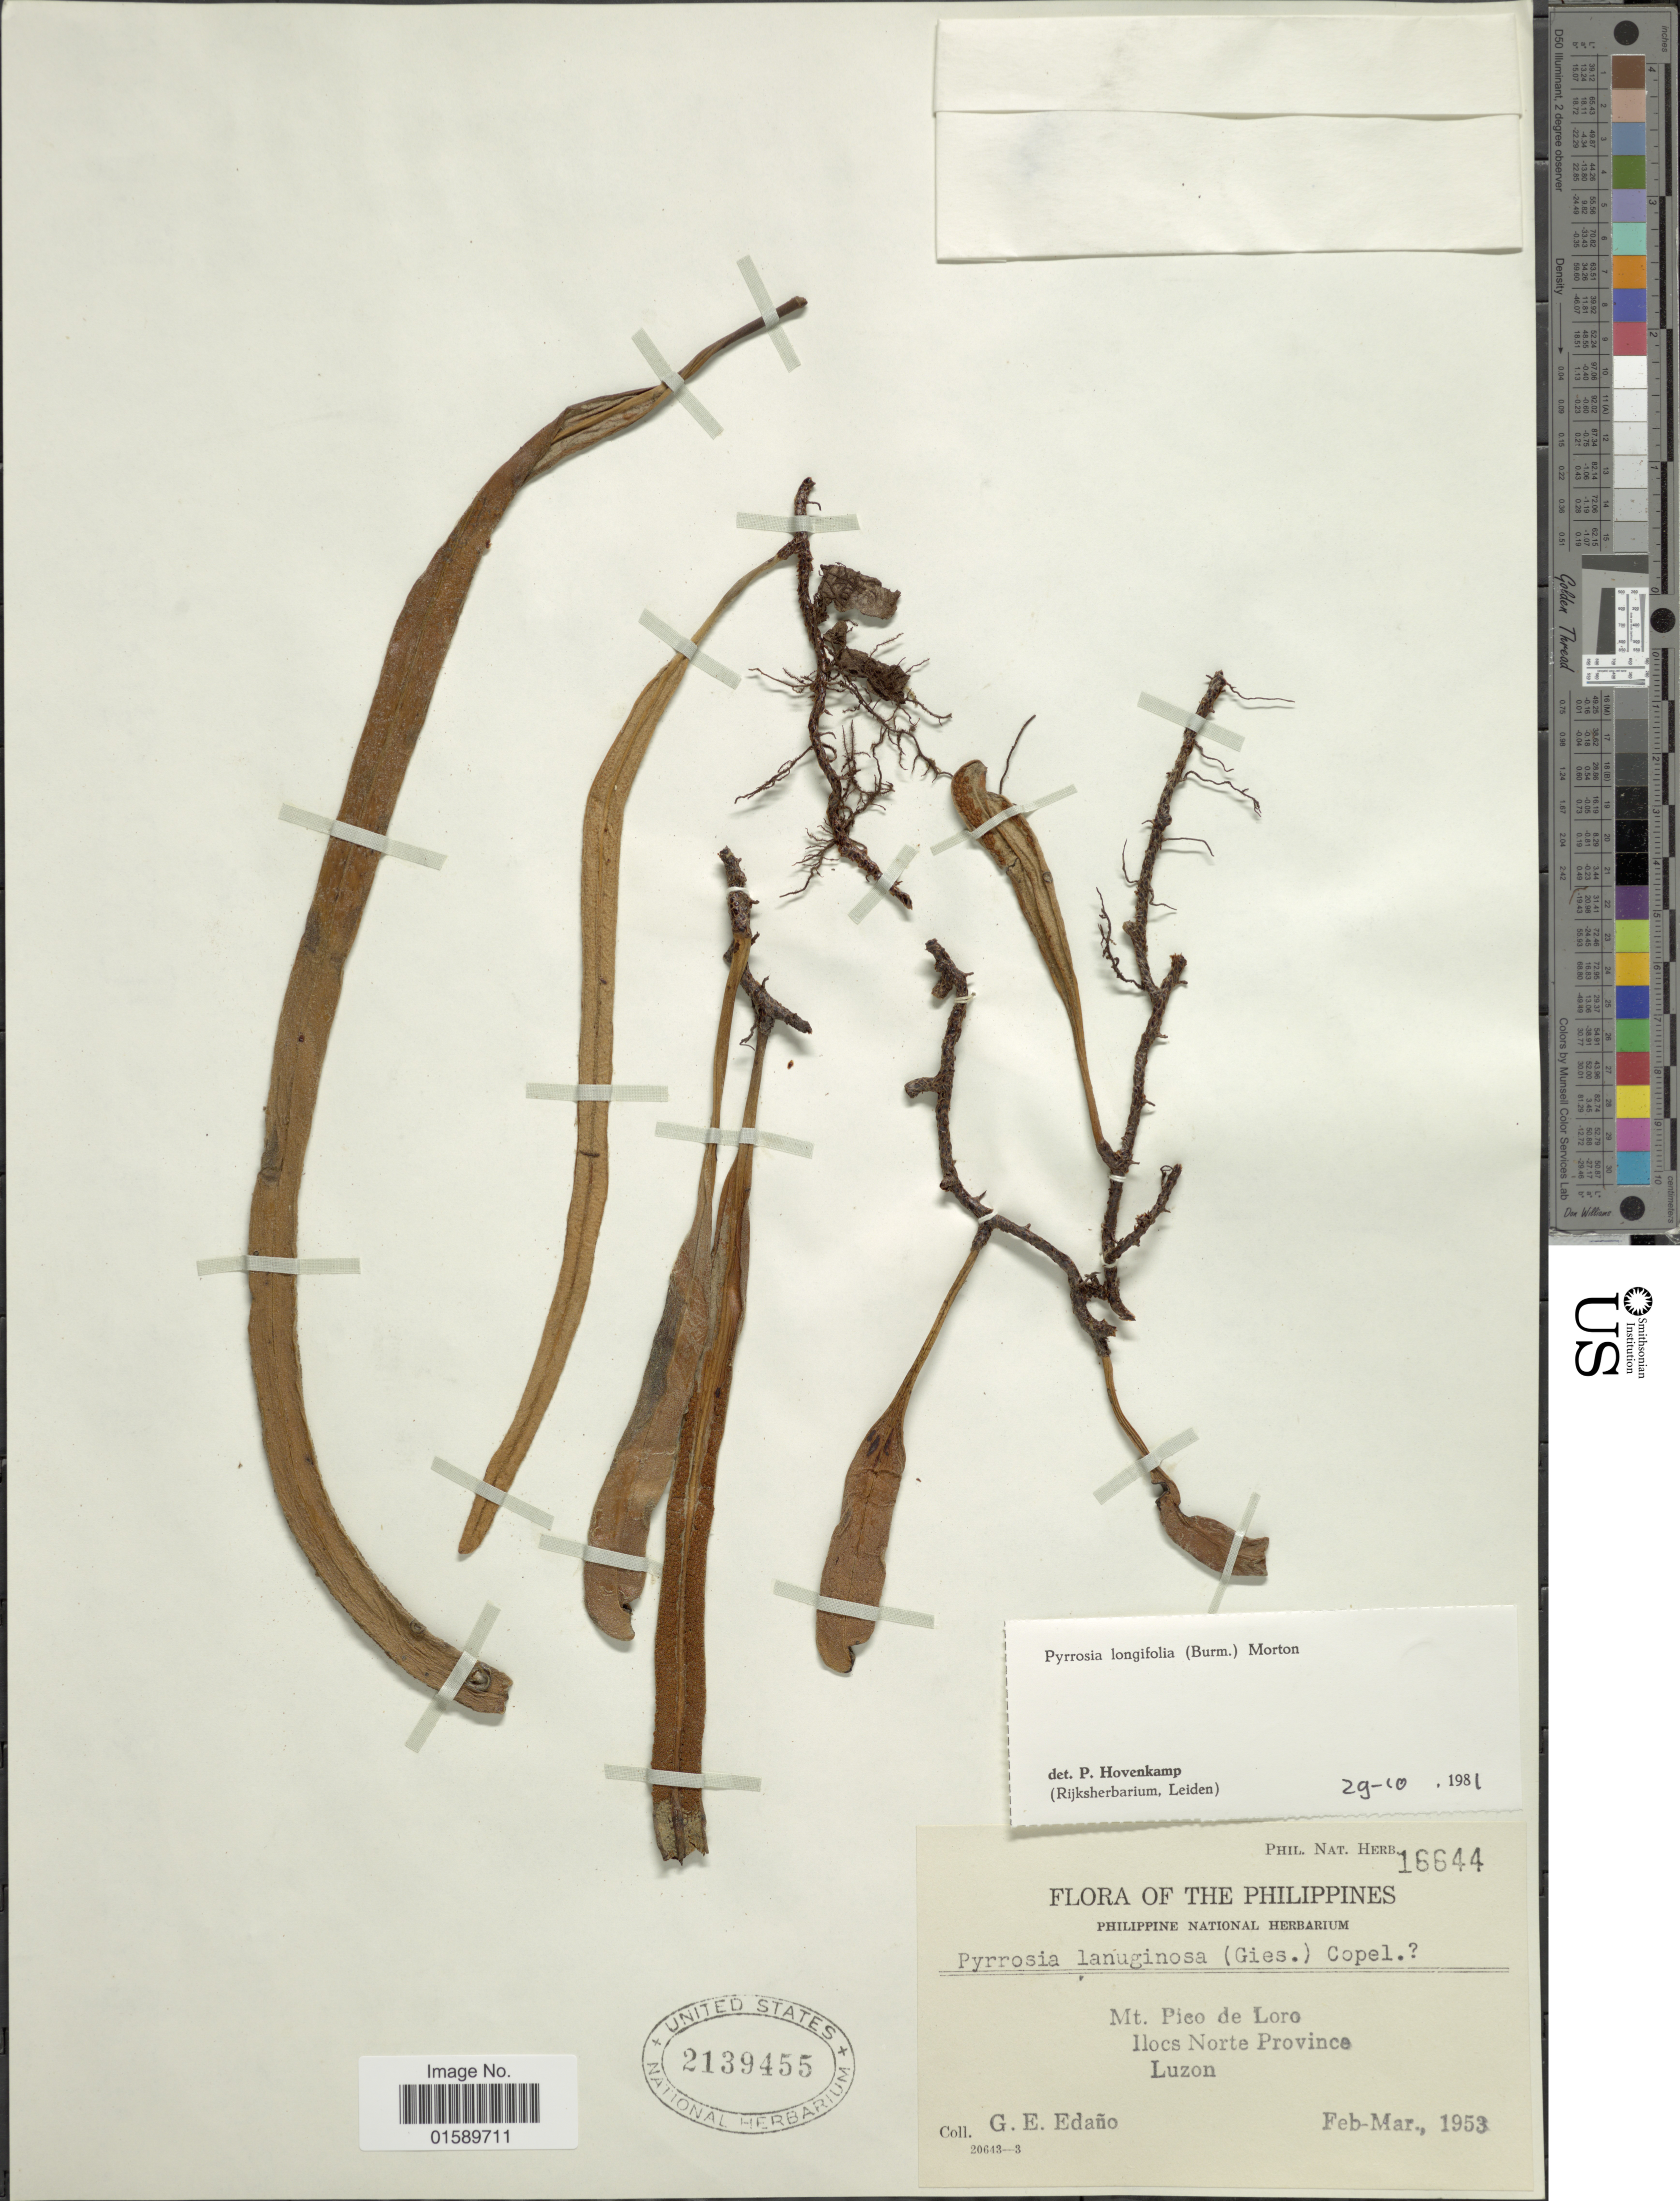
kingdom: Plantae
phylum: Tracheophyta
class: Polypodiopsida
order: Polypodiales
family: Polypodiaceae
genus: Pyrrosia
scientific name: Pyrrosia longifolia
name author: (Burm. f.) C.V. Morton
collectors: G. E. Edaño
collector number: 16644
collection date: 1953-02/1953-03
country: Philippines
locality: Mt. Pico de Loro, Ilocs Norte Province, Luzon.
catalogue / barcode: US 2139455